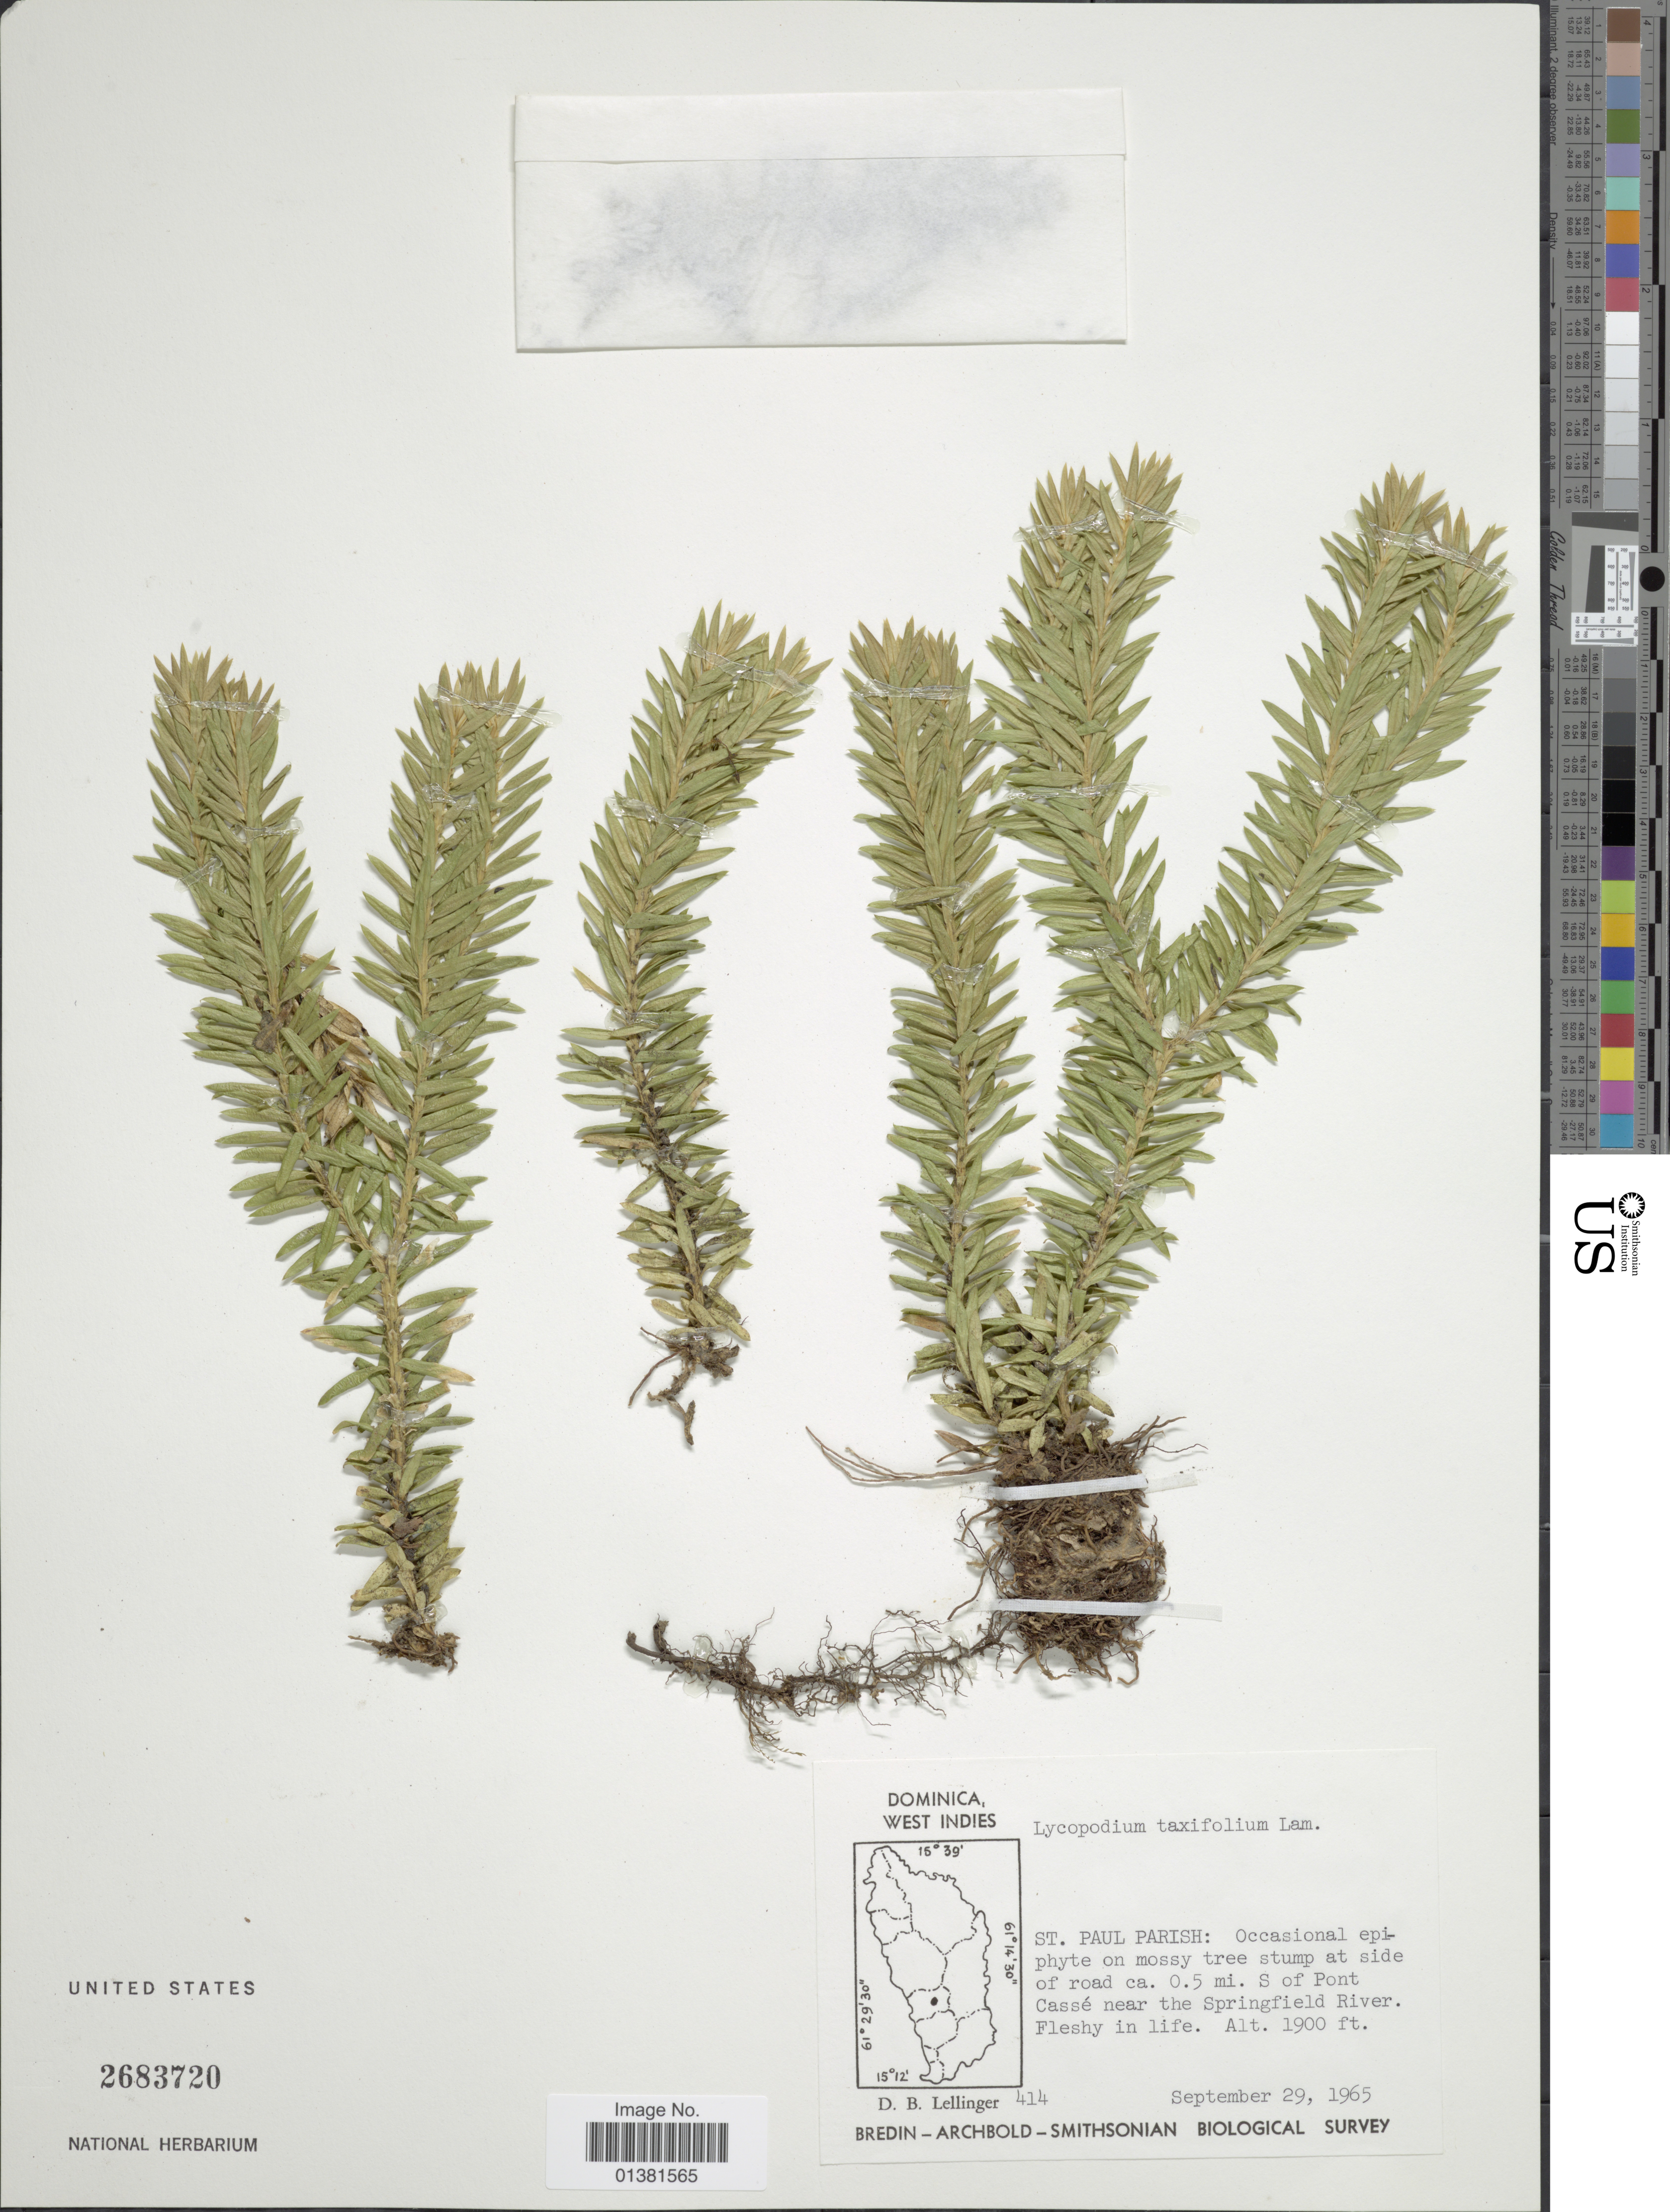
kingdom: Plantae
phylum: Tracheophyta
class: Lycopodiopsida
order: Lycopodiales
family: Lycopodiaceae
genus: Phlegmariurus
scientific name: Phlegmariurus taxifolius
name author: (Sw.) Á. Löve & D. Löve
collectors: D. B. Lellinger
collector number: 414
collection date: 1965-09-29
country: Dominica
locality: West Indies, St. Paul Parish: occasional epiphyte on mossy tree stump at side of road ca. 0.5 mi. S of Pont Cassé near the Springfield River.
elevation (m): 579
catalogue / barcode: US 2683720